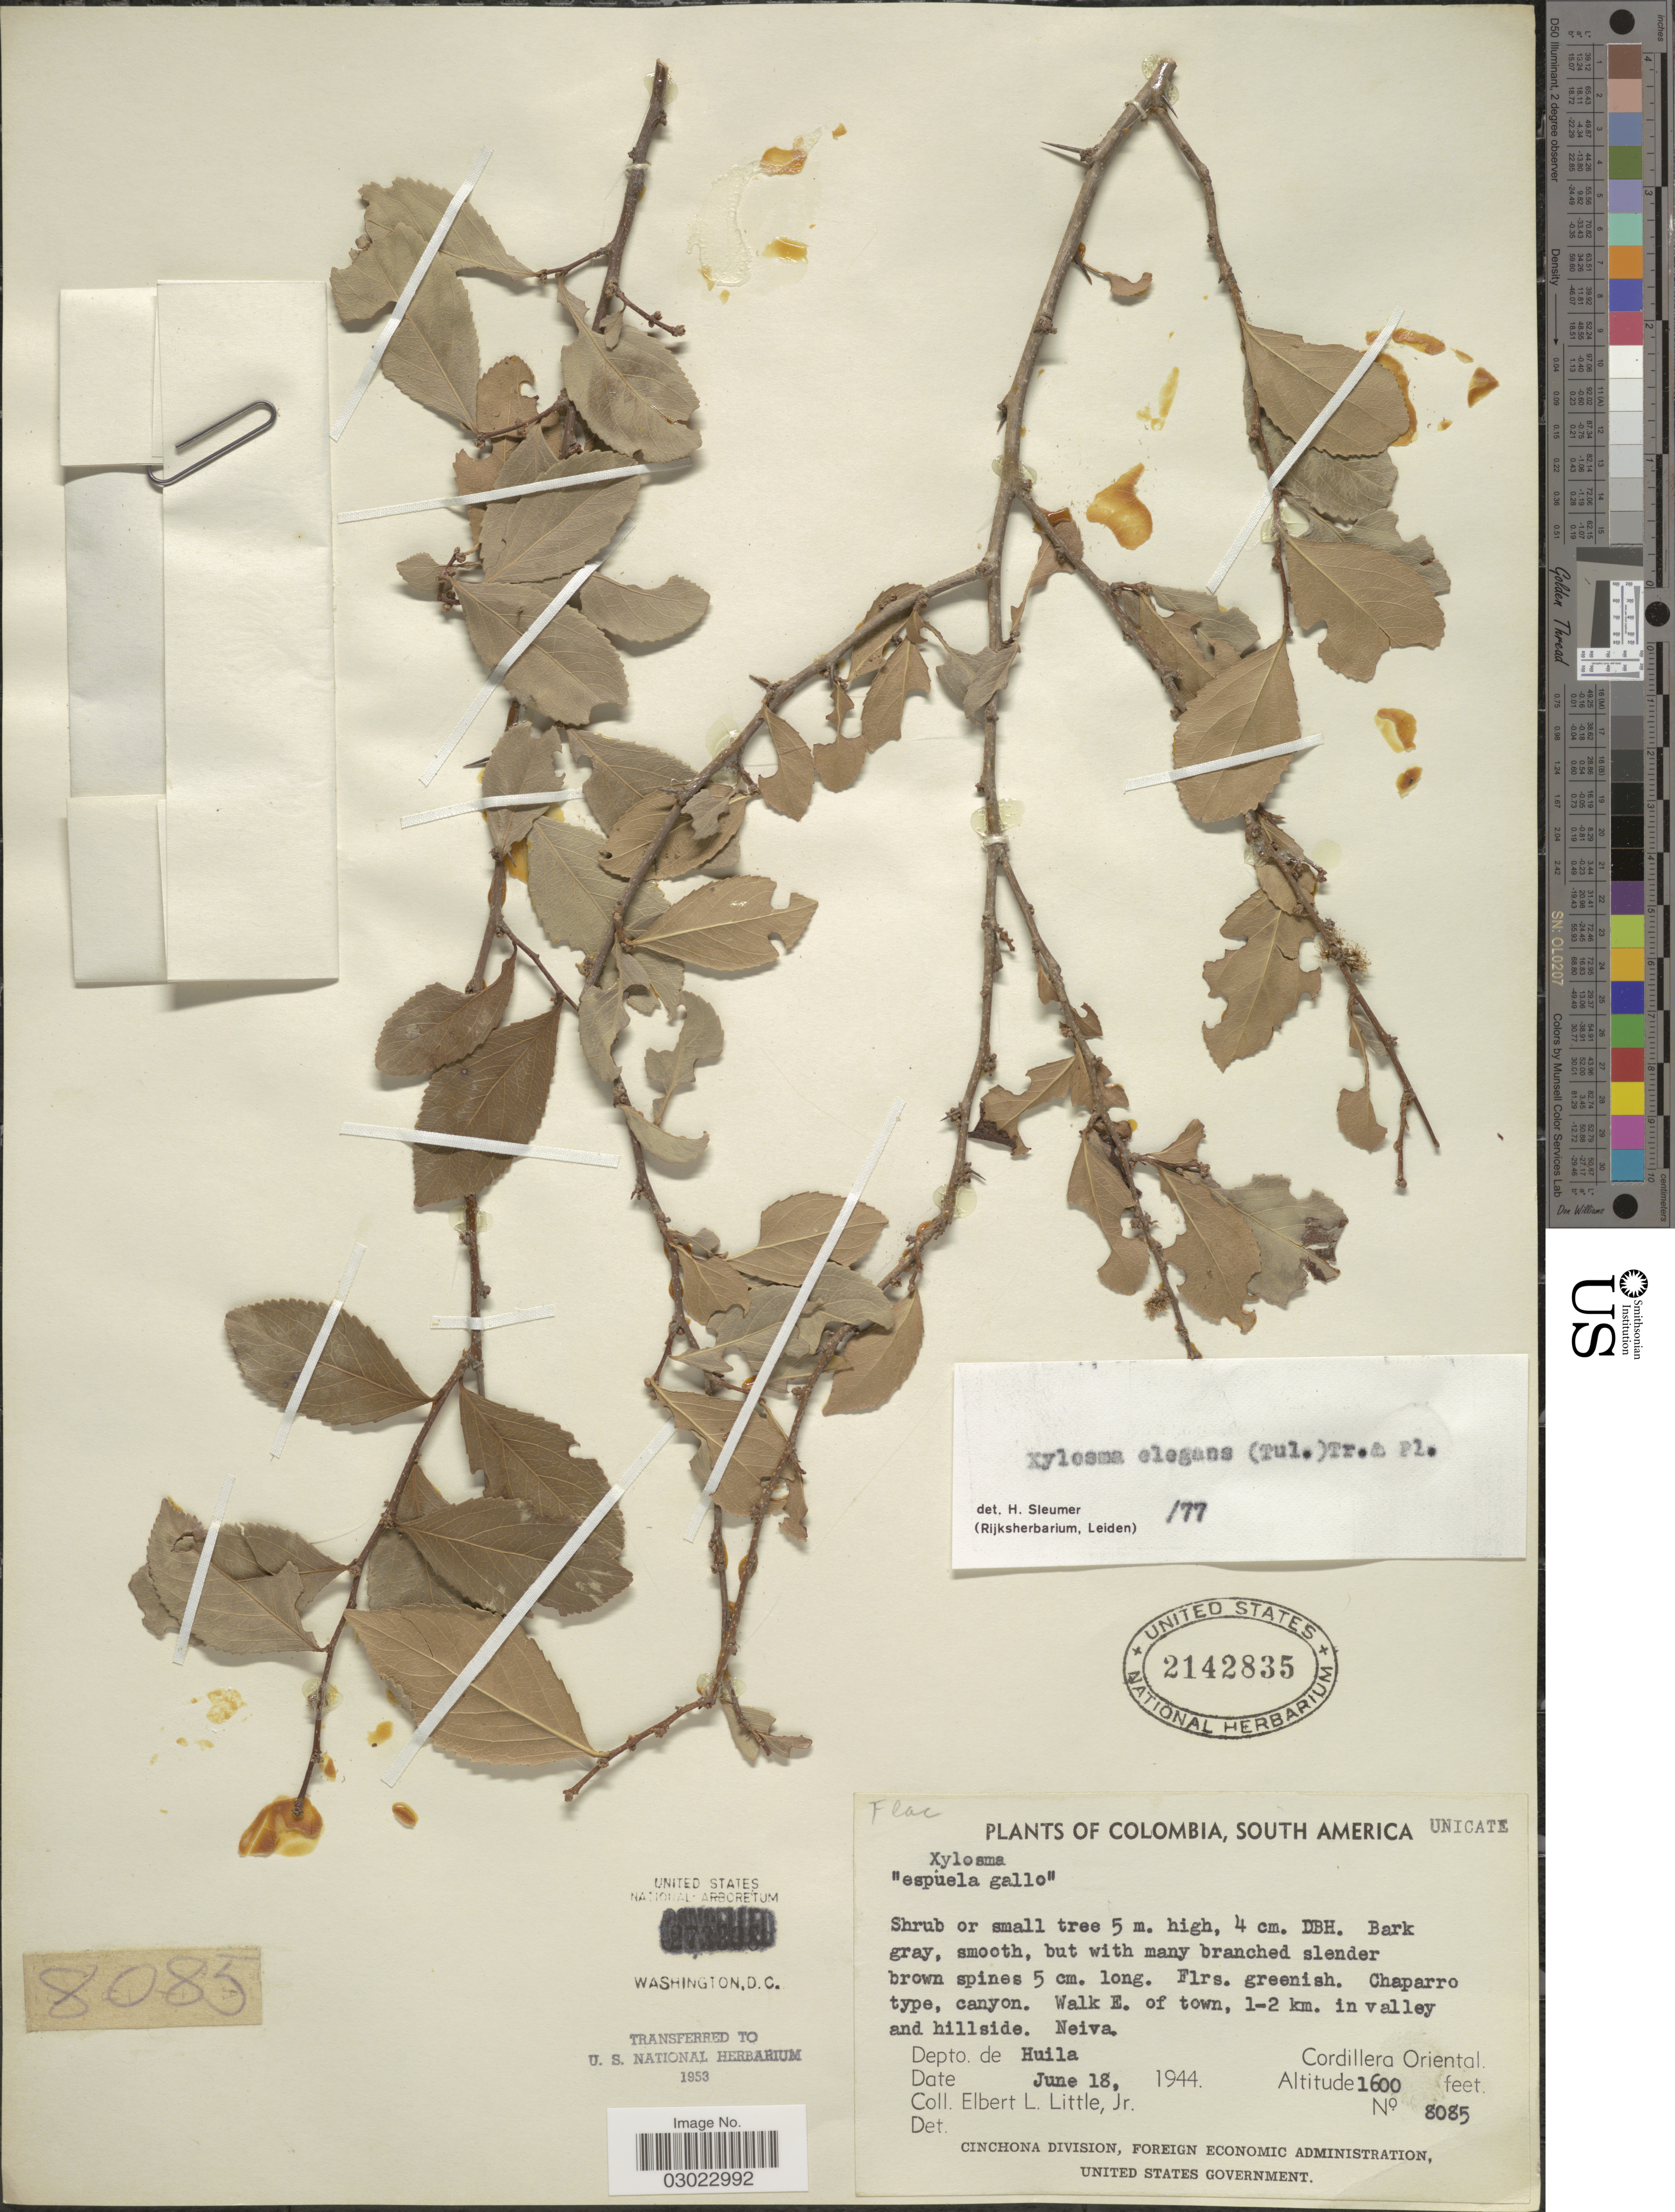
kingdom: Plantae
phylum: Tracheophyta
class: Magnoliopsida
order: Malpighiales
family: Salicaceae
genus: Xylosma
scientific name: Xylosma elegans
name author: (Tul.) Planch. & Triana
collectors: E. L. Little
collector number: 8085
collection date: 1944-06-18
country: Colombia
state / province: Huila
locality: Chaparro type, canyon. Walk E. of town, 1-2 km. in valley and hillside. Neiva. Depto. de Huila. Cordillera Oriental.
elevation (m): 488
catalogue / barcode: US 2142835